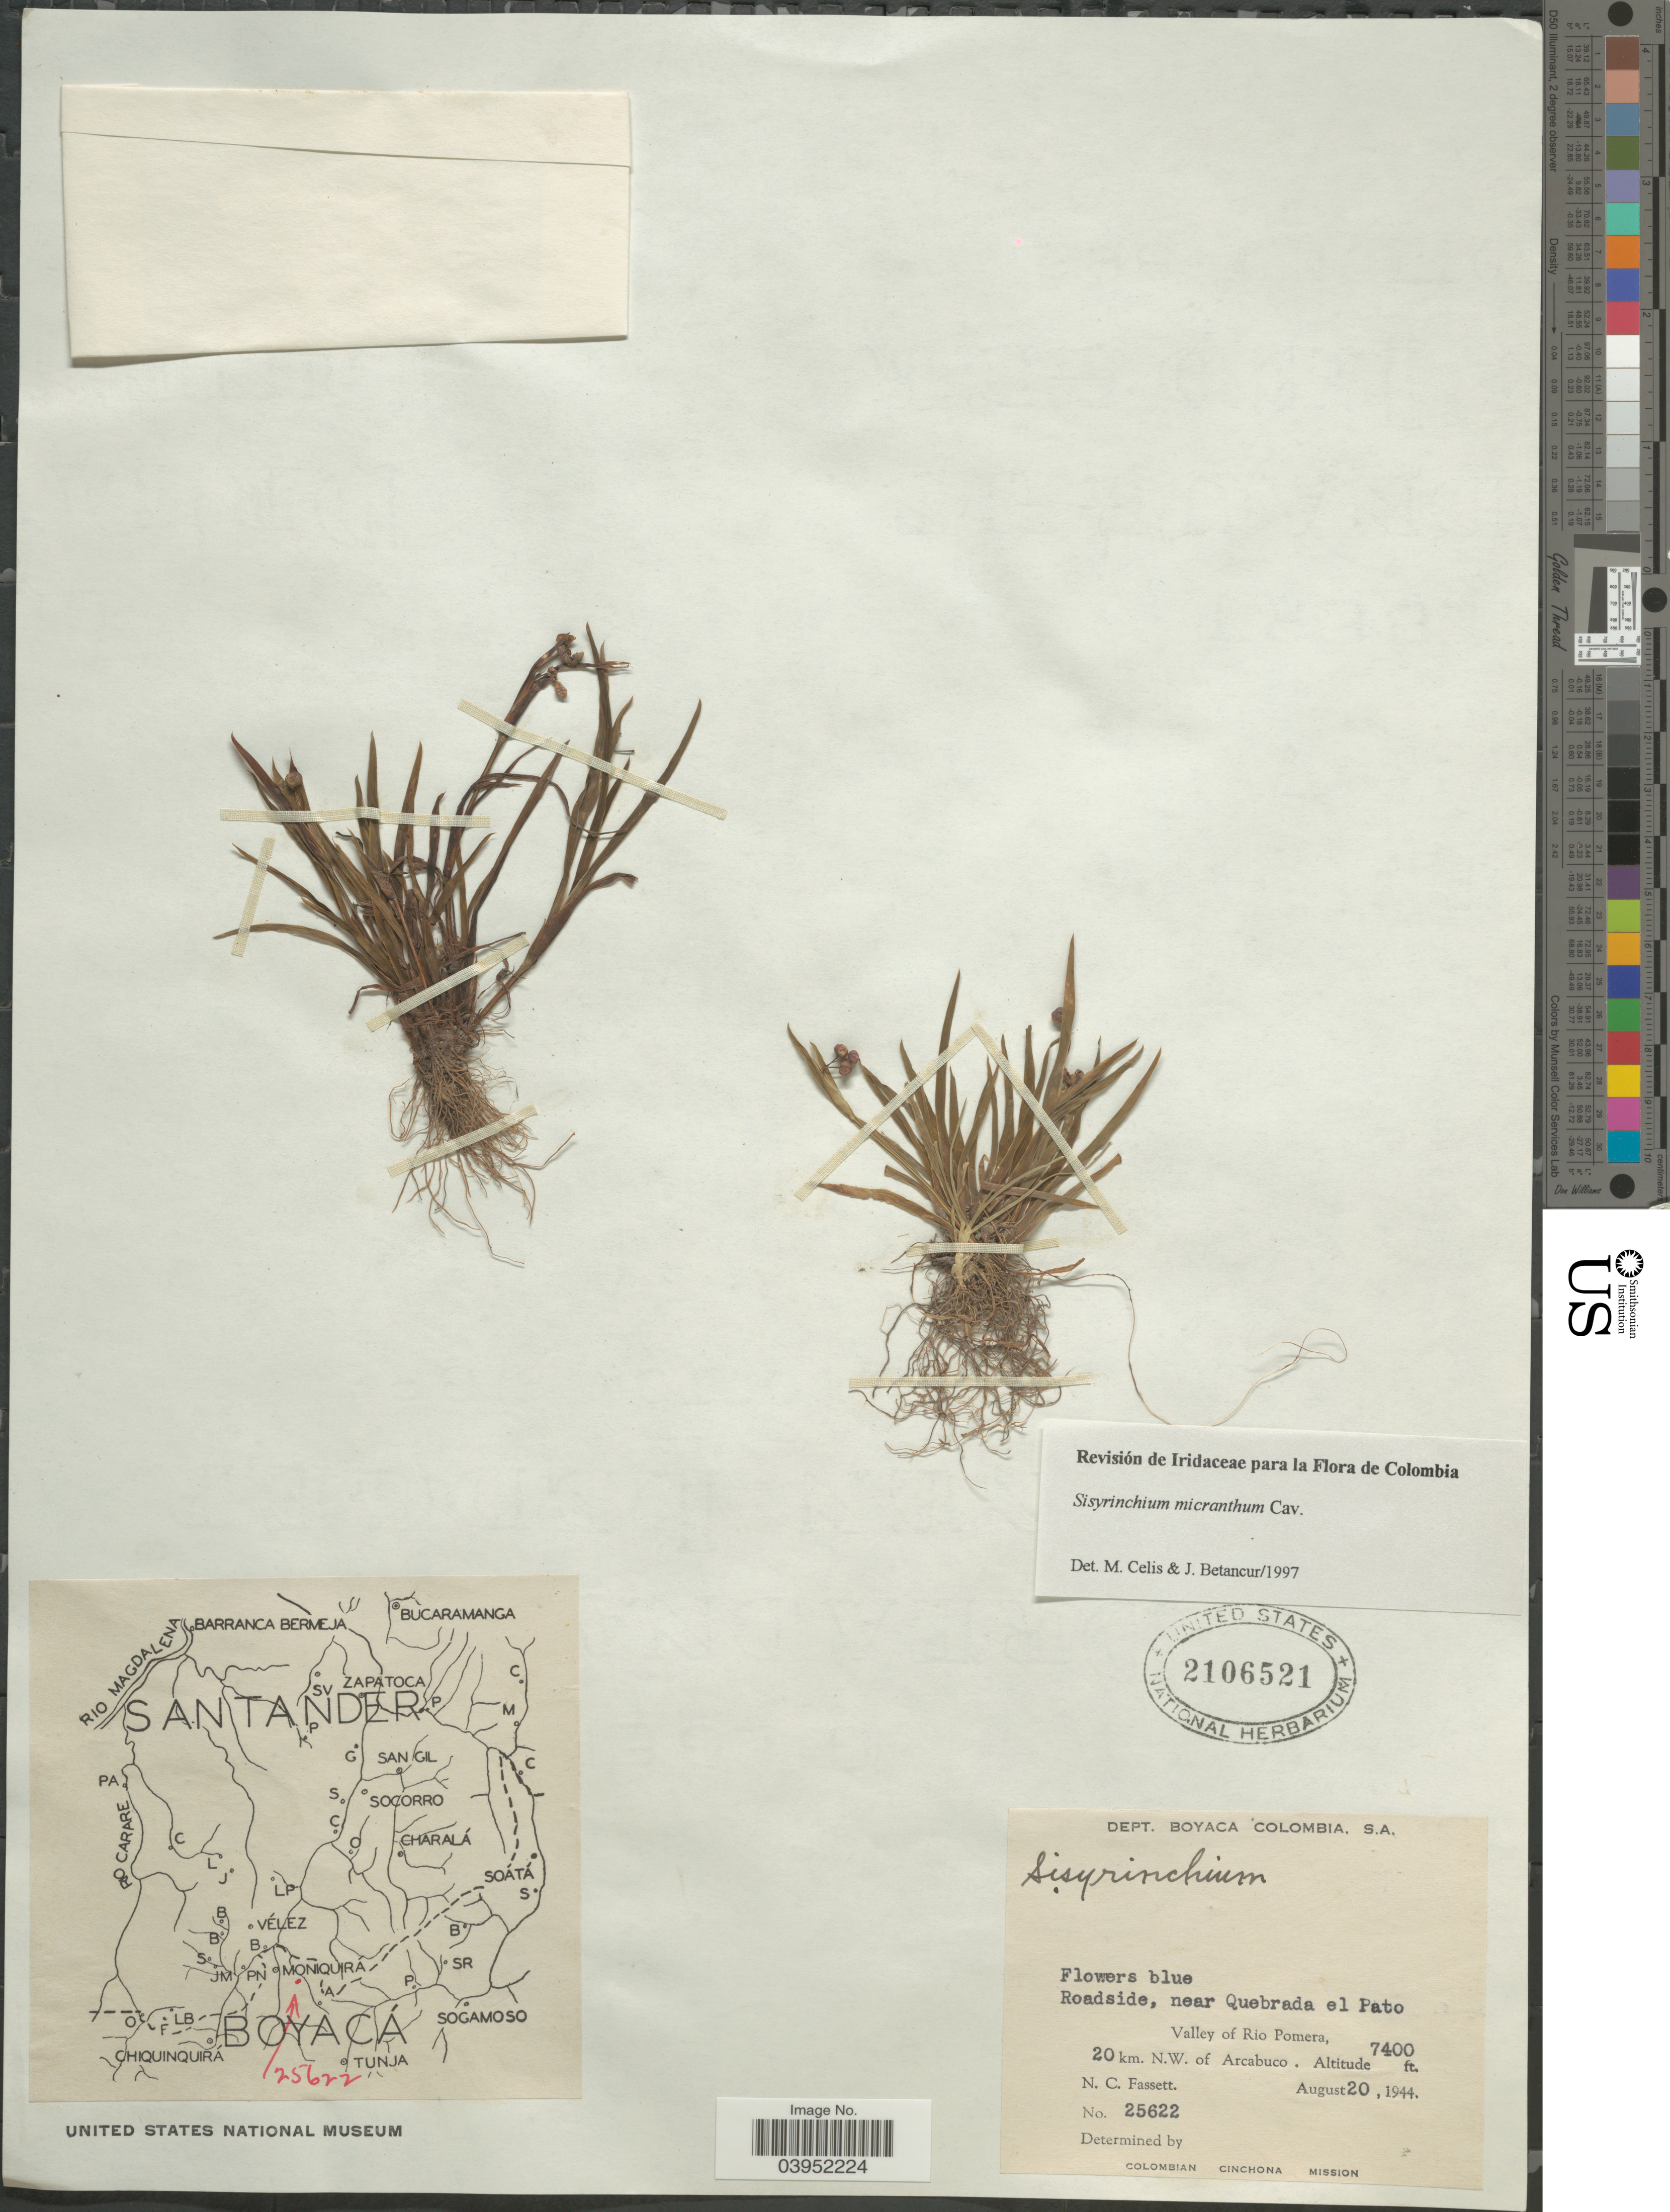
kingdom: Plantae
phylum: Tracheophyta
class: Liliopsida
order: Asparagales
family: Iridaceae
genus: Sisyrinchium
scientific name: Sisyrinchium micranthum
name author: Cav.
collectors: N. C. Fassett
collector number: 25622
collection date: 1944-08-20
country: Colombia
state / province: Boyacá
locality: Dept. Boyaca. Roadside, near Quebrada el Pato. Valley of Rio Pomera, 20 km. N.W. of Arcabuco.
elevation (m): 2256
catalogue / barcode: US 2106521